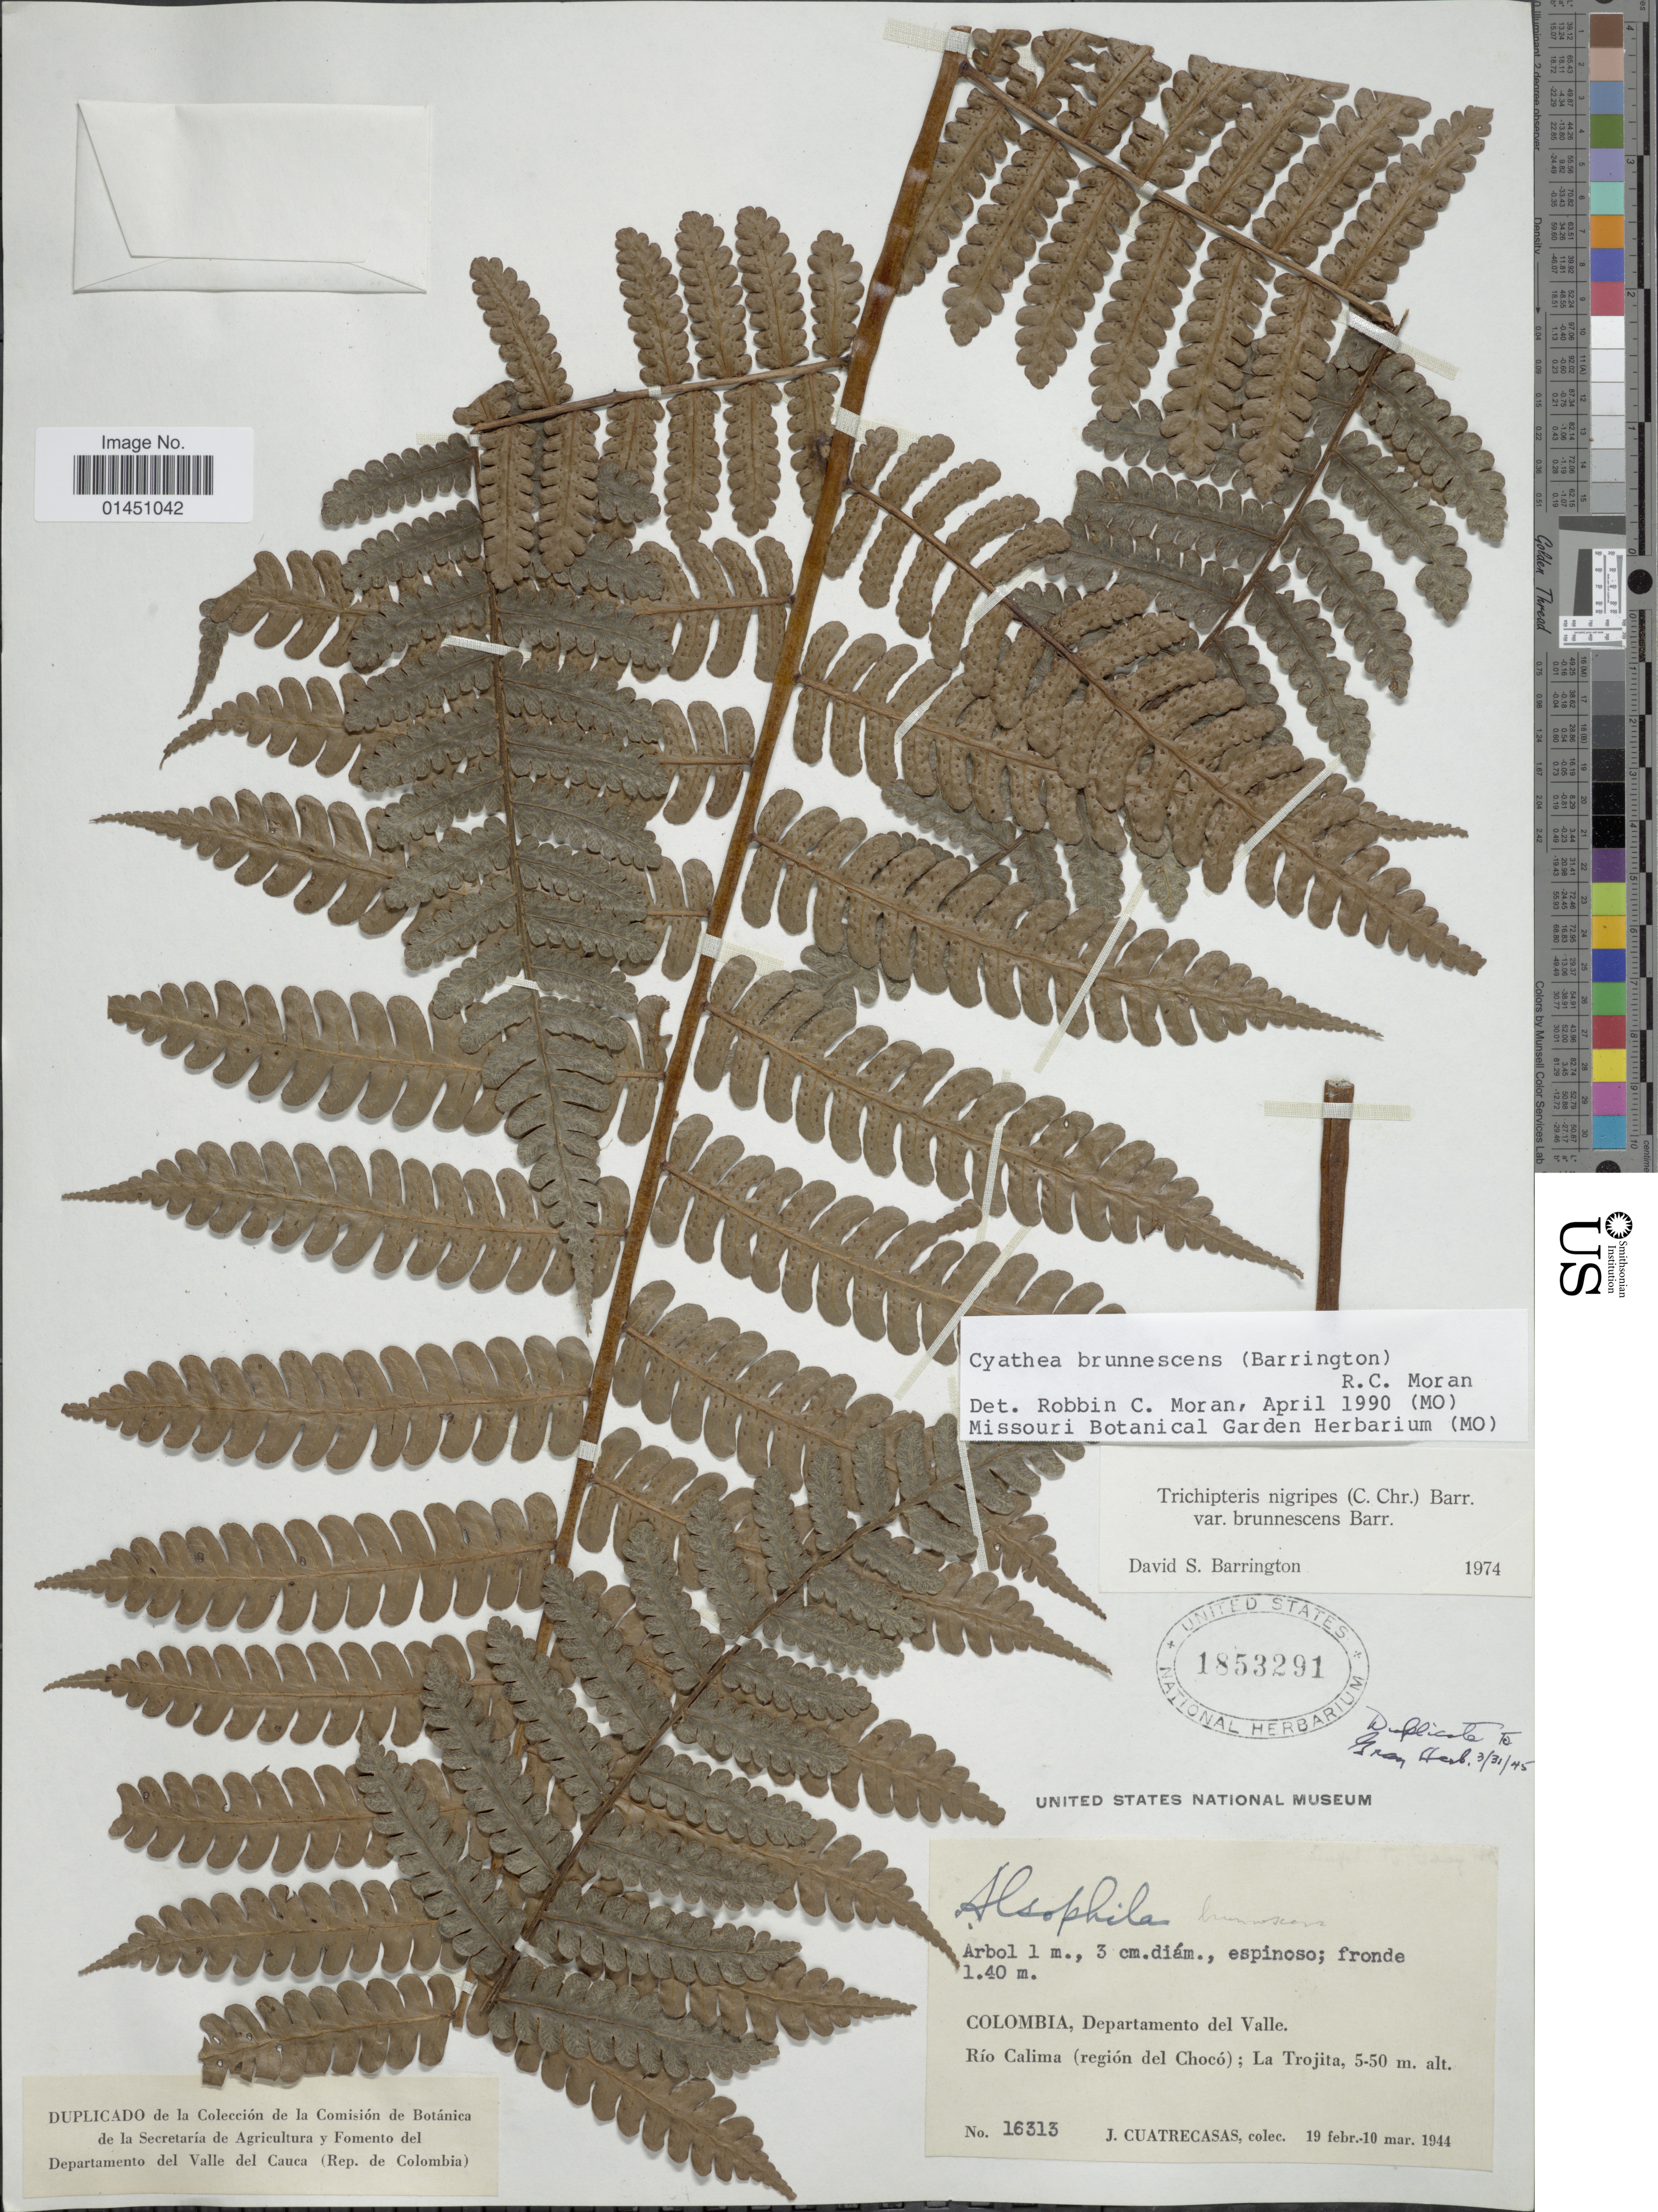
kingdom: Plantae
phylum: Tracheophyta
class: Polypodiopsida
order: Cyatheales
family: Cyatheaceae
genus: Cyathea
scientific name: Cyathea brunnescens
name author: (Barrington) R.C. Moran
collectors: J. Cuatrecasas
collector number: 16313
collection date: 1944-02-19/1944-03-10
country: Colombia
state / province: Valle del Cauca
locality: Rio Calima (region del Choco); Lo Trojita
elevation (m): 5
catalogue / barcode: US 1853291